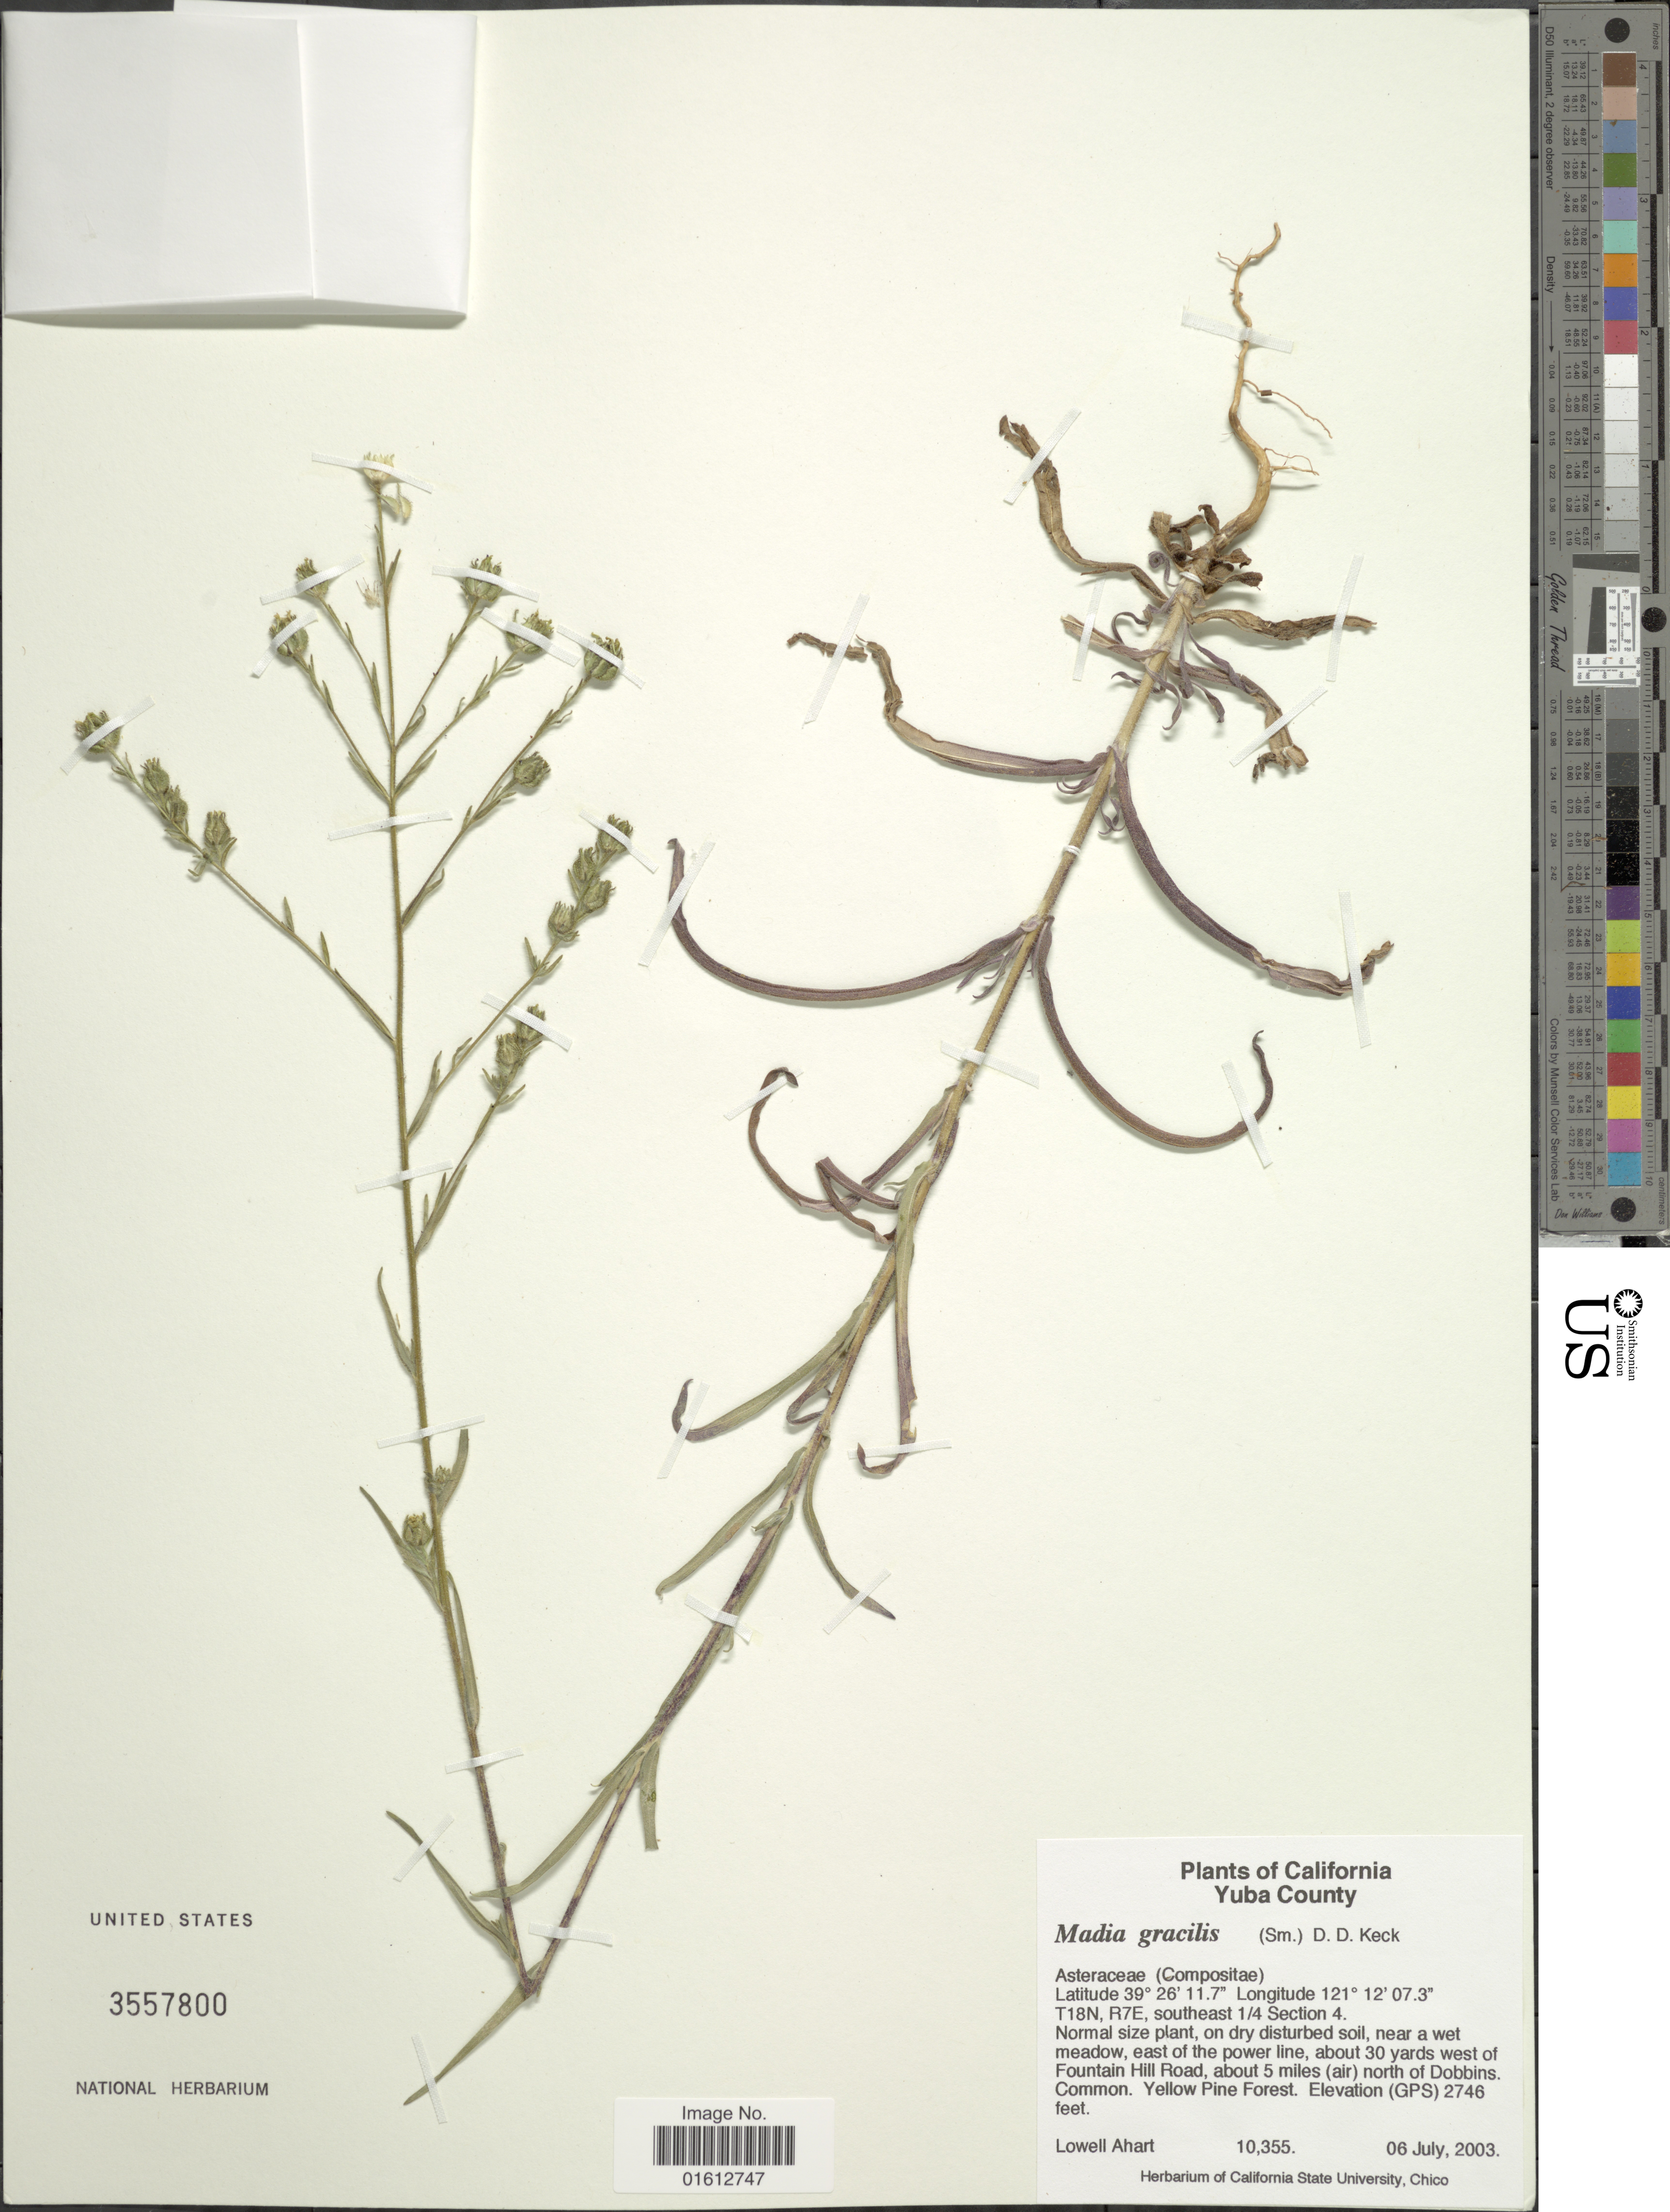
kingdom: Plantae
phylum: Tracheophyta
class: Magnoliopsida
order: Asterales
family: Asteraceae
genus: Madia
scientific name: Madia gracilis subsp. gracilis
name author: (Sm.) D.D. Keck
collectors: L. Ahart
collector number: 10355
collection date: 2003-07-06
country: United States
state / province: California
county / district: Yuba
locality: California, Yuba County, T18N, R7E, southeast 1/4 Section 4. near a wet meadow, east of the power line, about 30 yards west of Fountain Hill Road, about 5 miles (air) north of Dobbins.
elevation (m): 837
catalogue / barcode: US 3557800